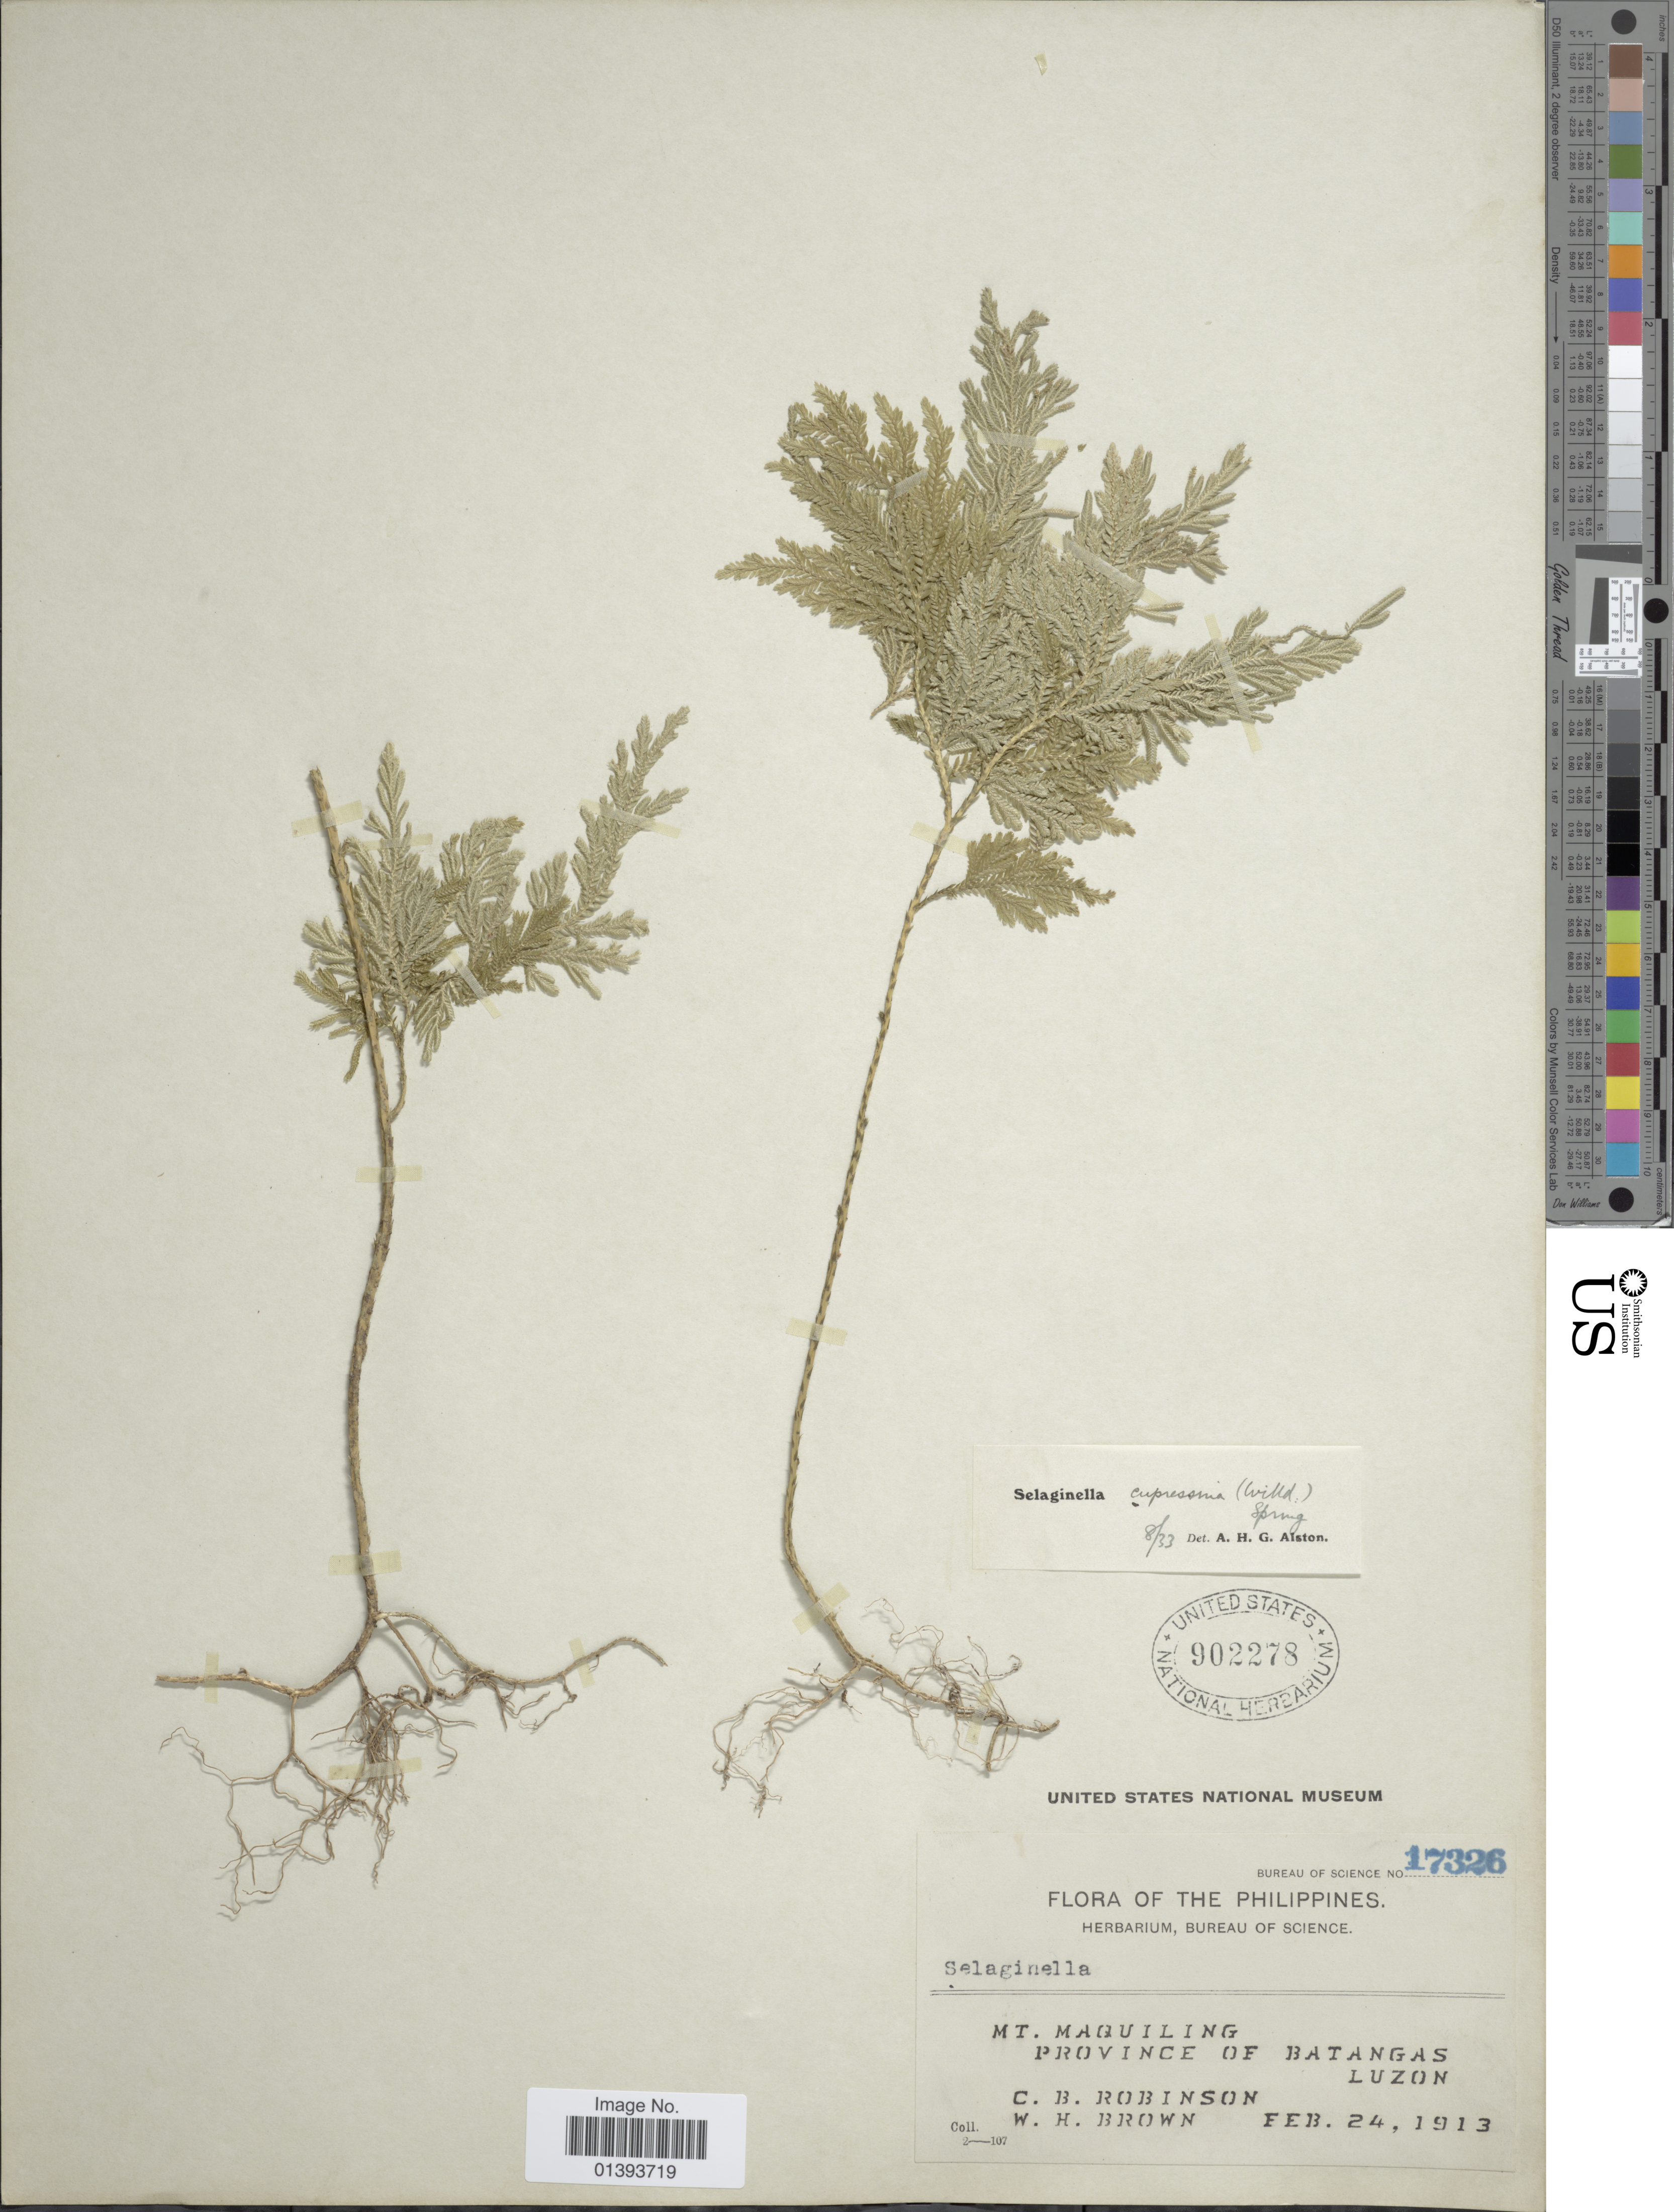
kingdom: Plantae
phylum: Tracheophyta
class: Lycopodiopsida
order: Selaginellales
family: Selaginellaceae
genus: Selaginella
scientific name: Selaginella cupressina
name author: (Willd.) Spring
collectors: C. Robinson & W. H. Brown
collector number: Bureau of Science 17326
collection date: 1913-02-24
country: Philippines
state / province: Central Luzon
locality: Mt. Maquilling, province of Batangas, Luzon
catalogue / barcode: US 902278